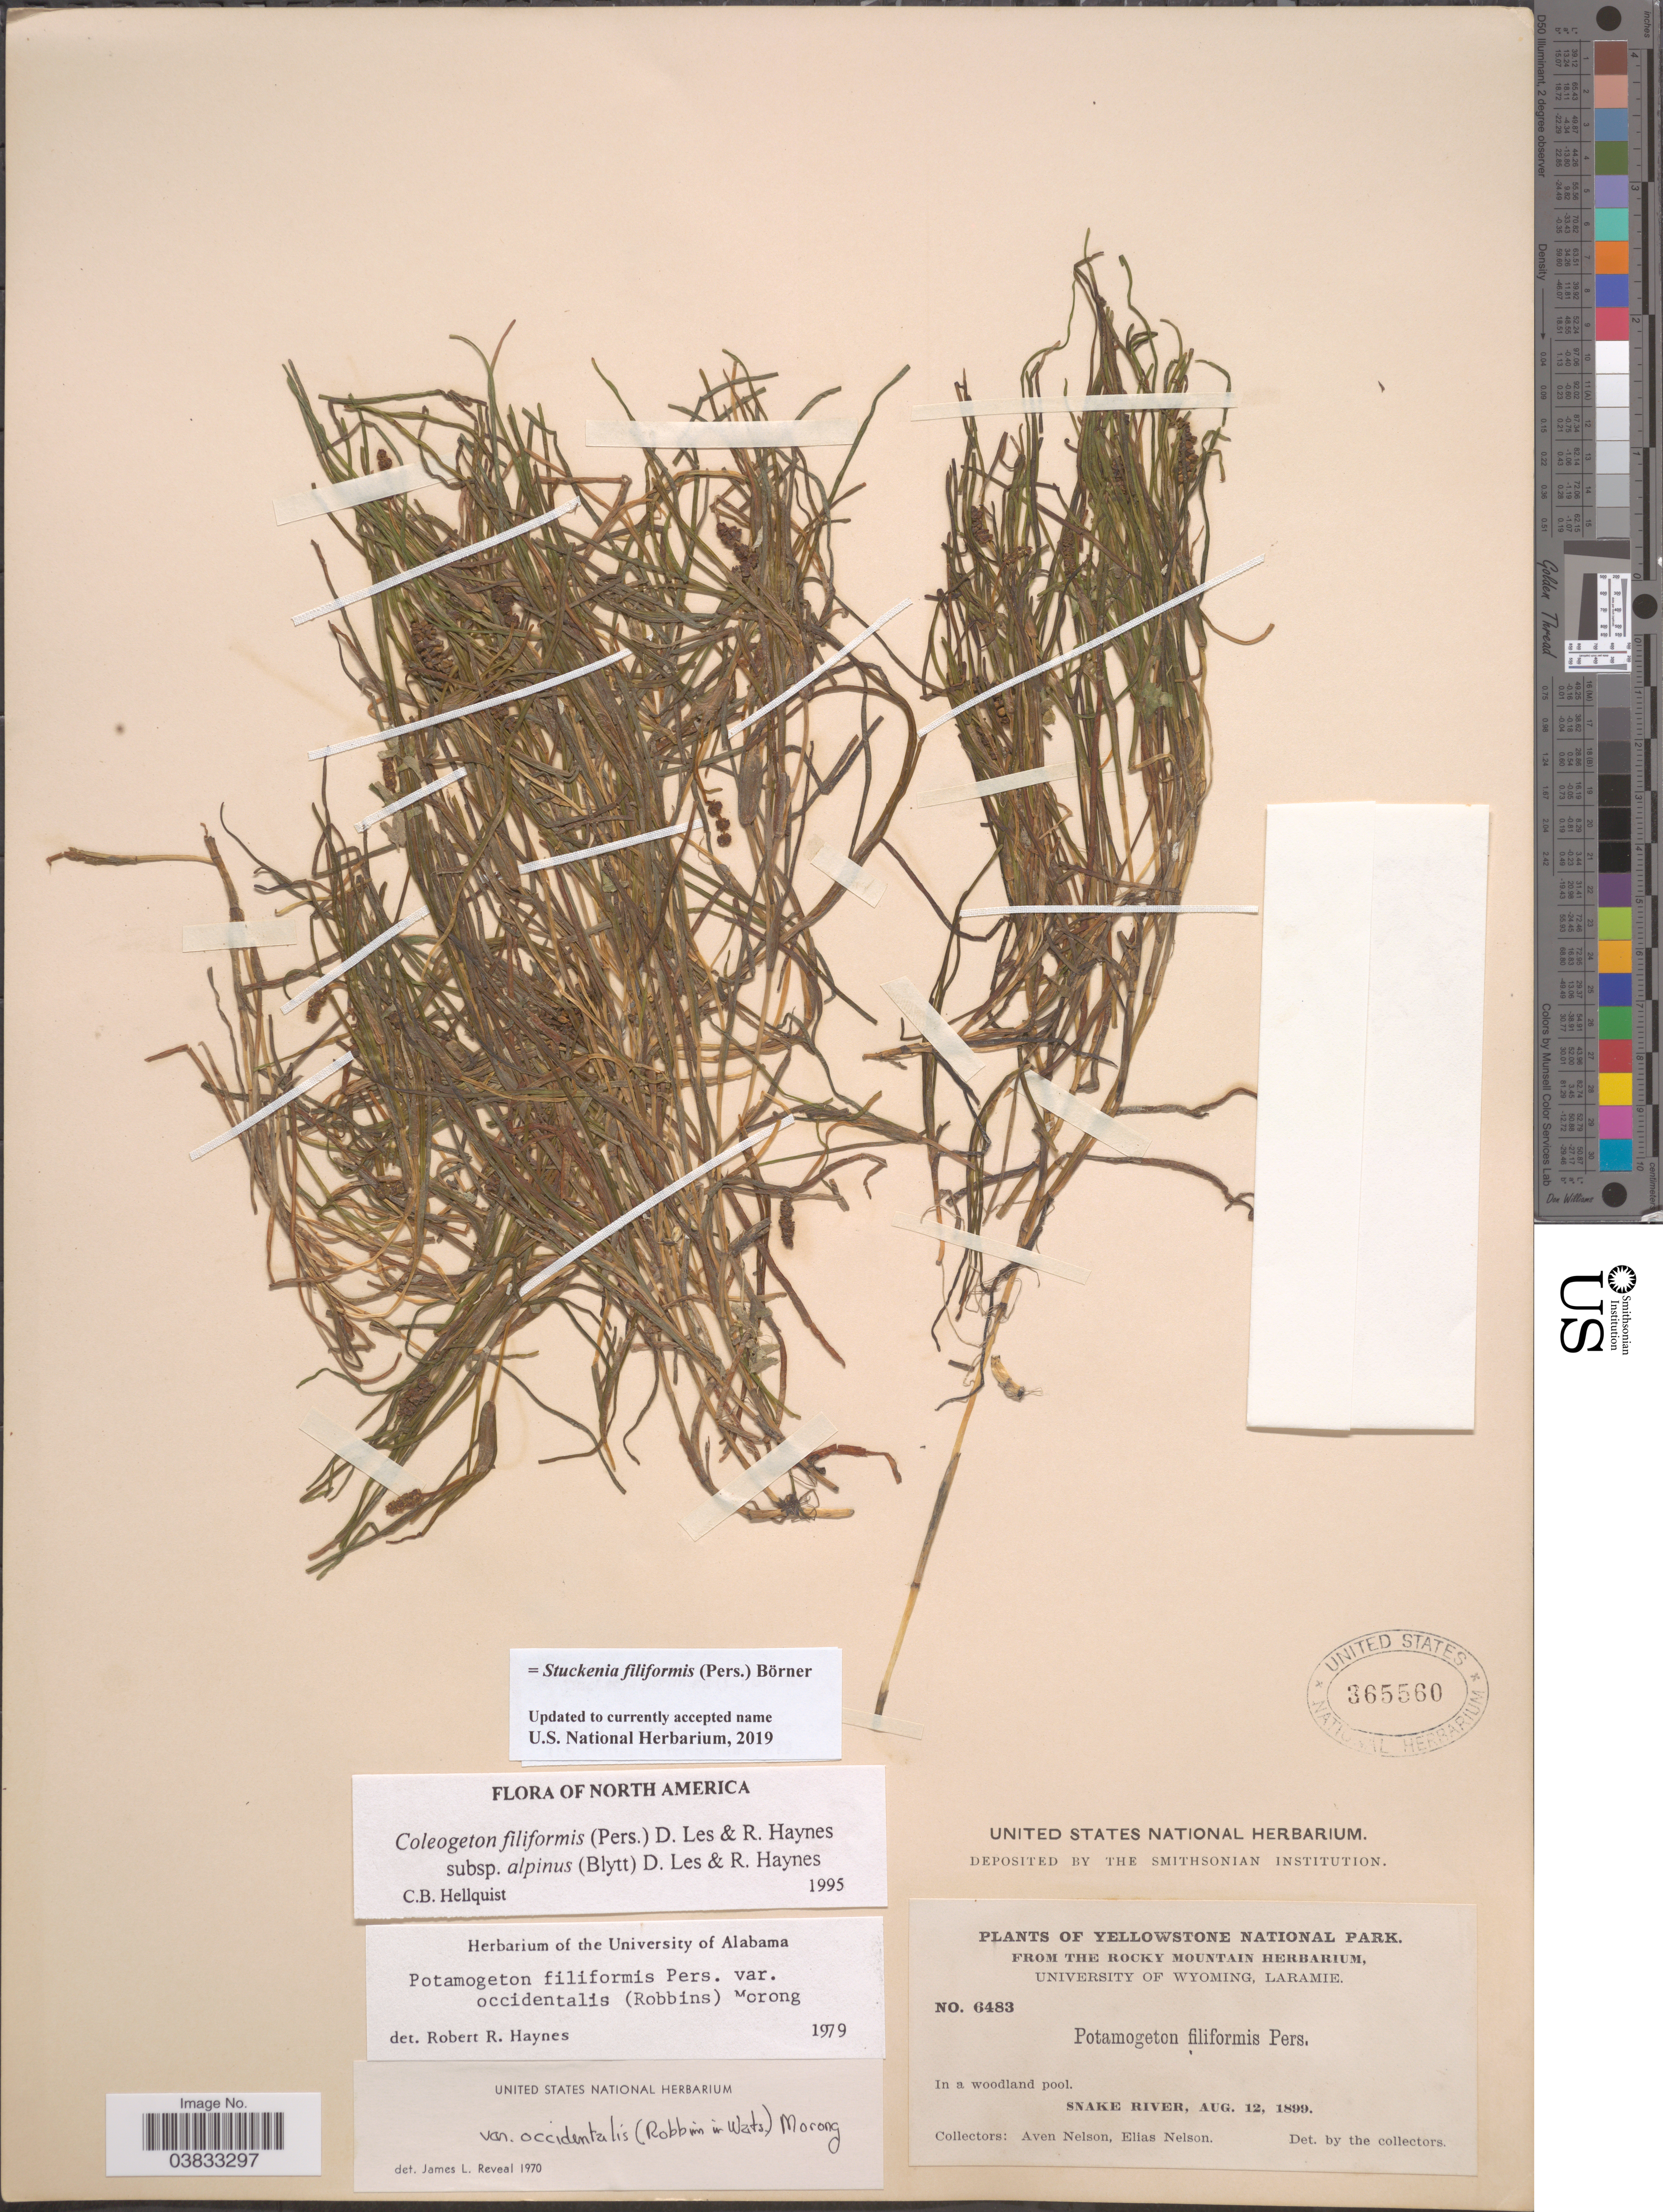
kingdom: Plantae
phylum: Tracheophyta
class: Liliopsida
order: Alismatales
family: Potamogetonaceae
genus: Stuckenia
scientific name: Stuckenia filiformis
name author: (Pers.) Börner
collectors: A. Nelson & E. Nelson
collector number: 6483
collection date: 1899-08-12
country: United States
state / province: Wyoming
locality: Yellowstone National Park. Snake River.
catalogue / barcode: US 365560